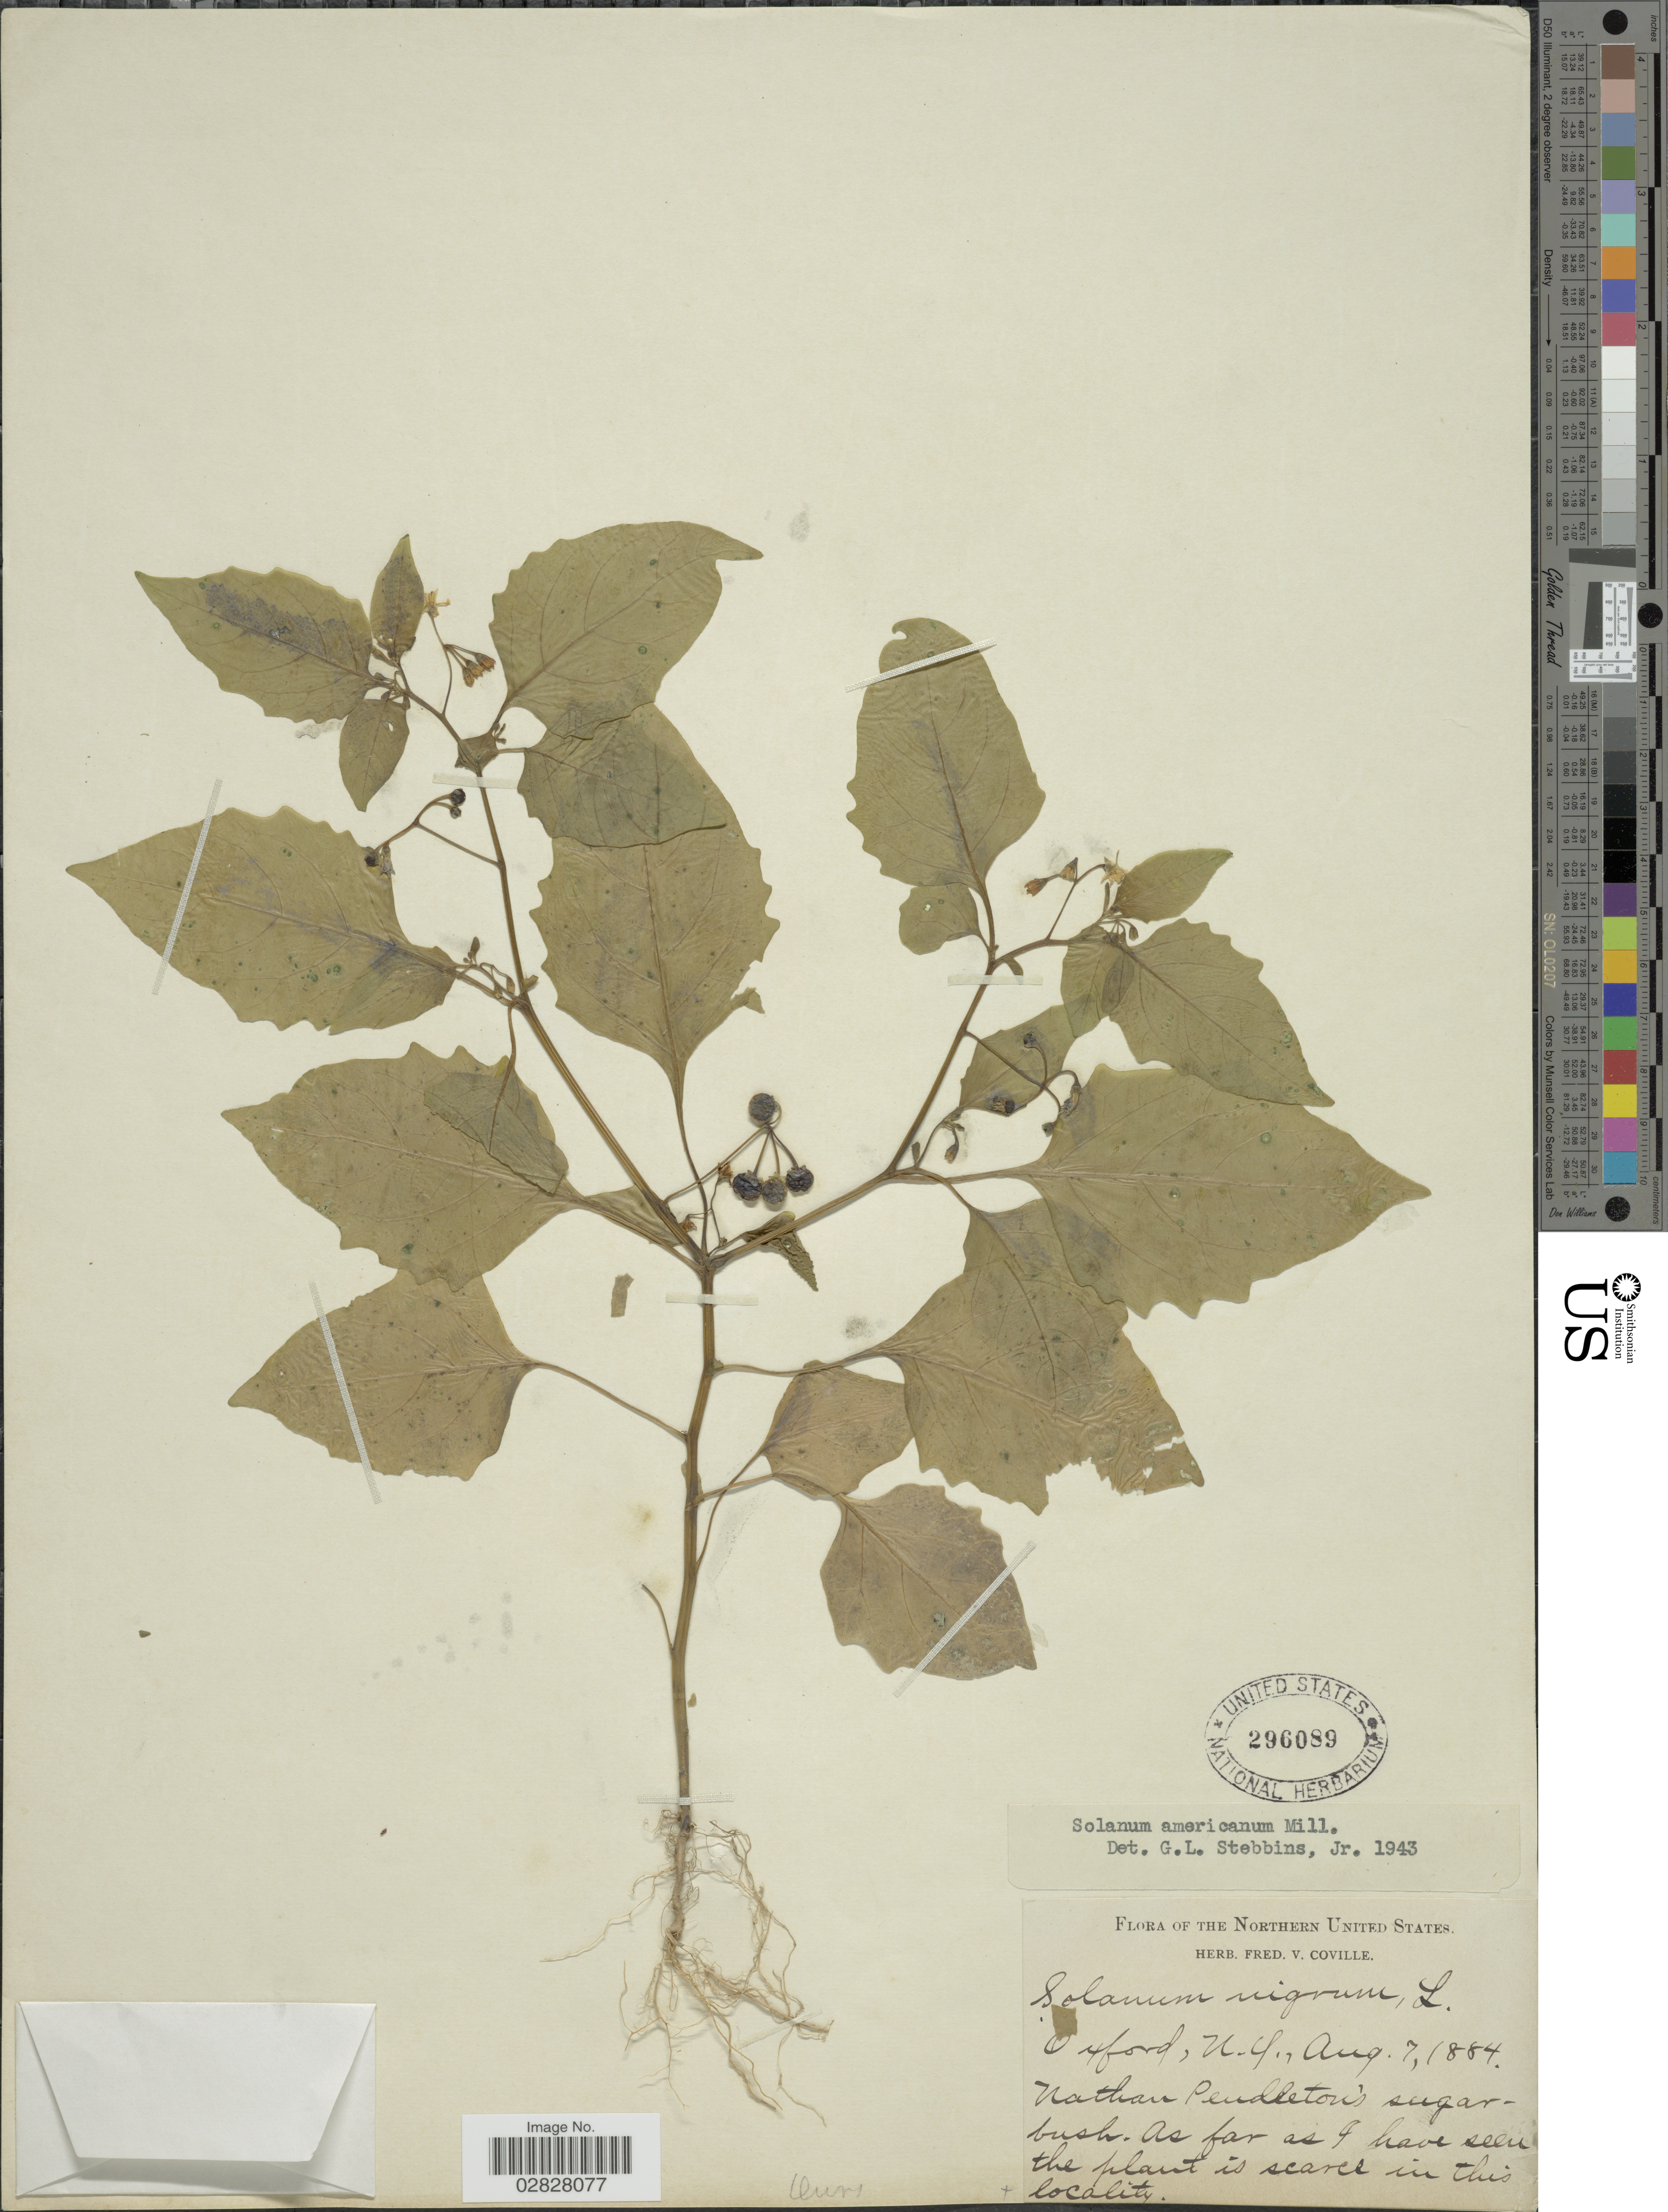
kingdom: Plantae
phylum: Tracheophyta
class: Magnoliopsida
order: Solanales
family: Solanaceae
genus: Solanum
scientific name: Solanum americanum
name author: Mill.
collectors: ex herb. Fred. V. Coville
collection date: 1884-08-07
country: United States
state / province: New York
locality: Northern United States. Oxford. Nathan Pendleton's usgarbush.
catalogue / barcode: US 296089